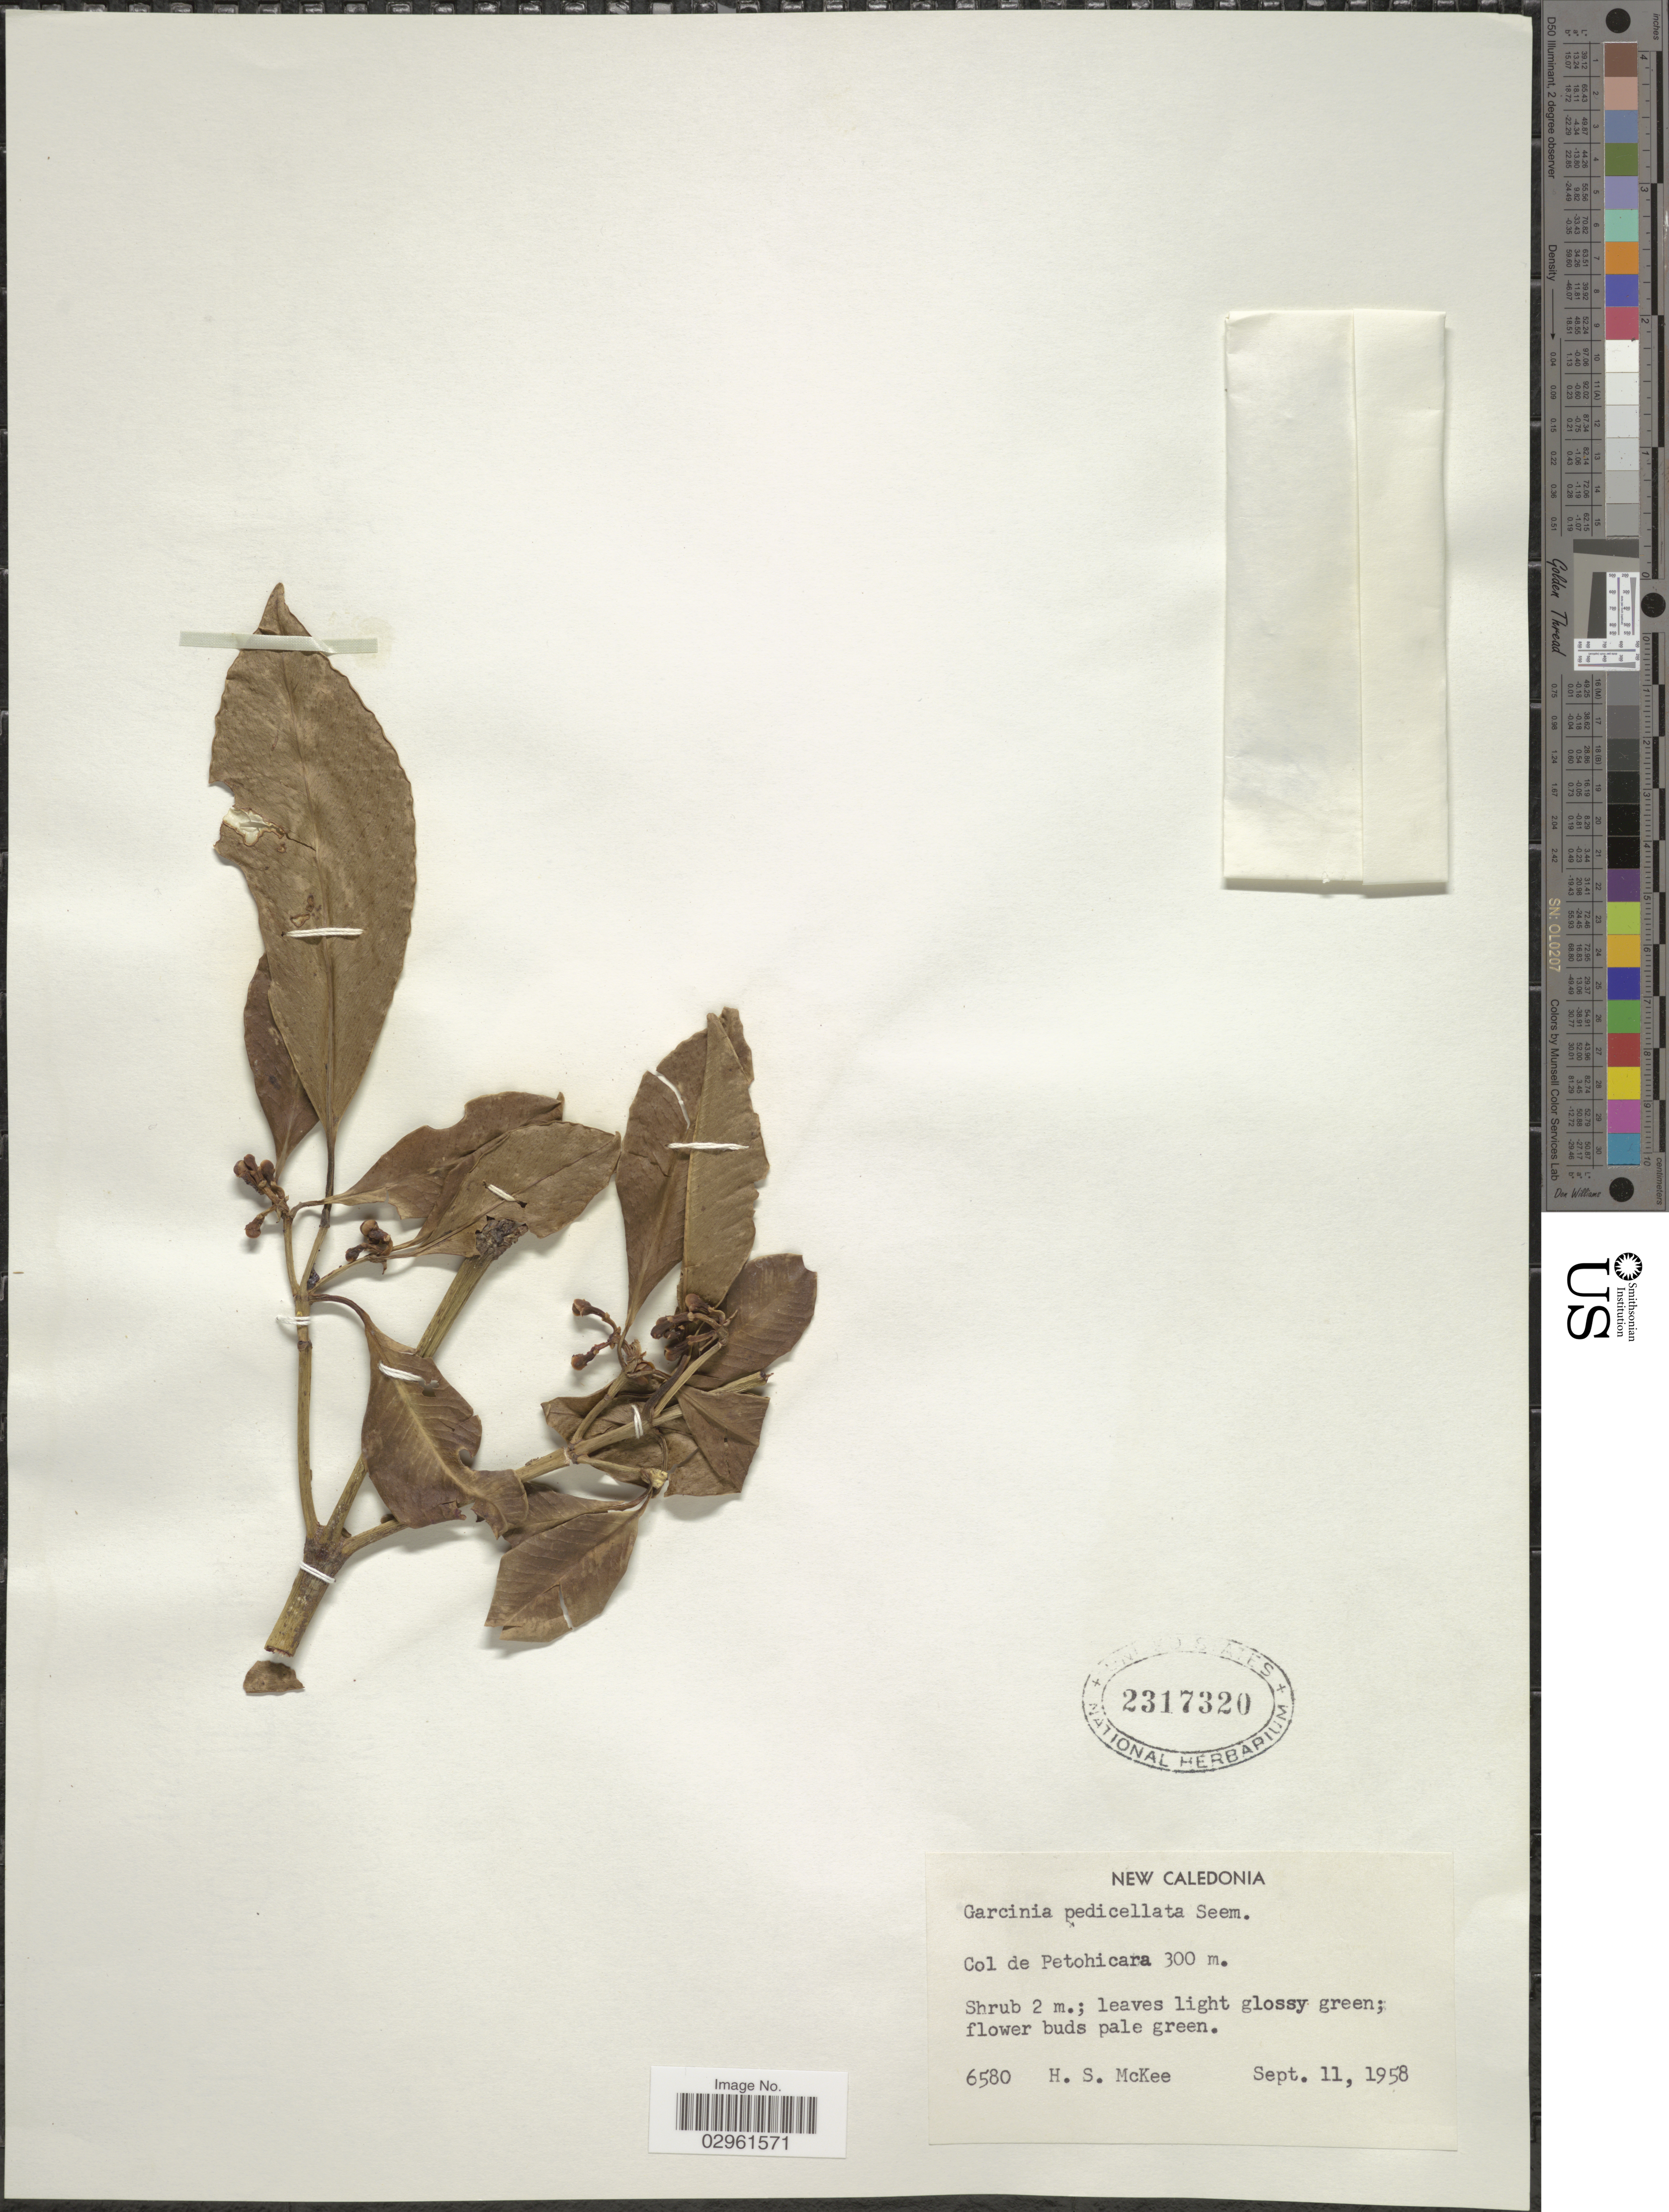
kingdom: Plantae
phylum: Tracheophyta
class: Magnoliopsida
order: Malpighiales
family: Clusiaceae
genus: Garcinia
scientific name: Garcinia pedicellata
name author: (G. Forst.) Seem.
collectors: H. S. McKee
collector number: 6580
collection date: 1958-09-11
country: New Caledonia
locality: Col de Petohicara.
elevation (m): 300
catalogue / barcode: US 2317320